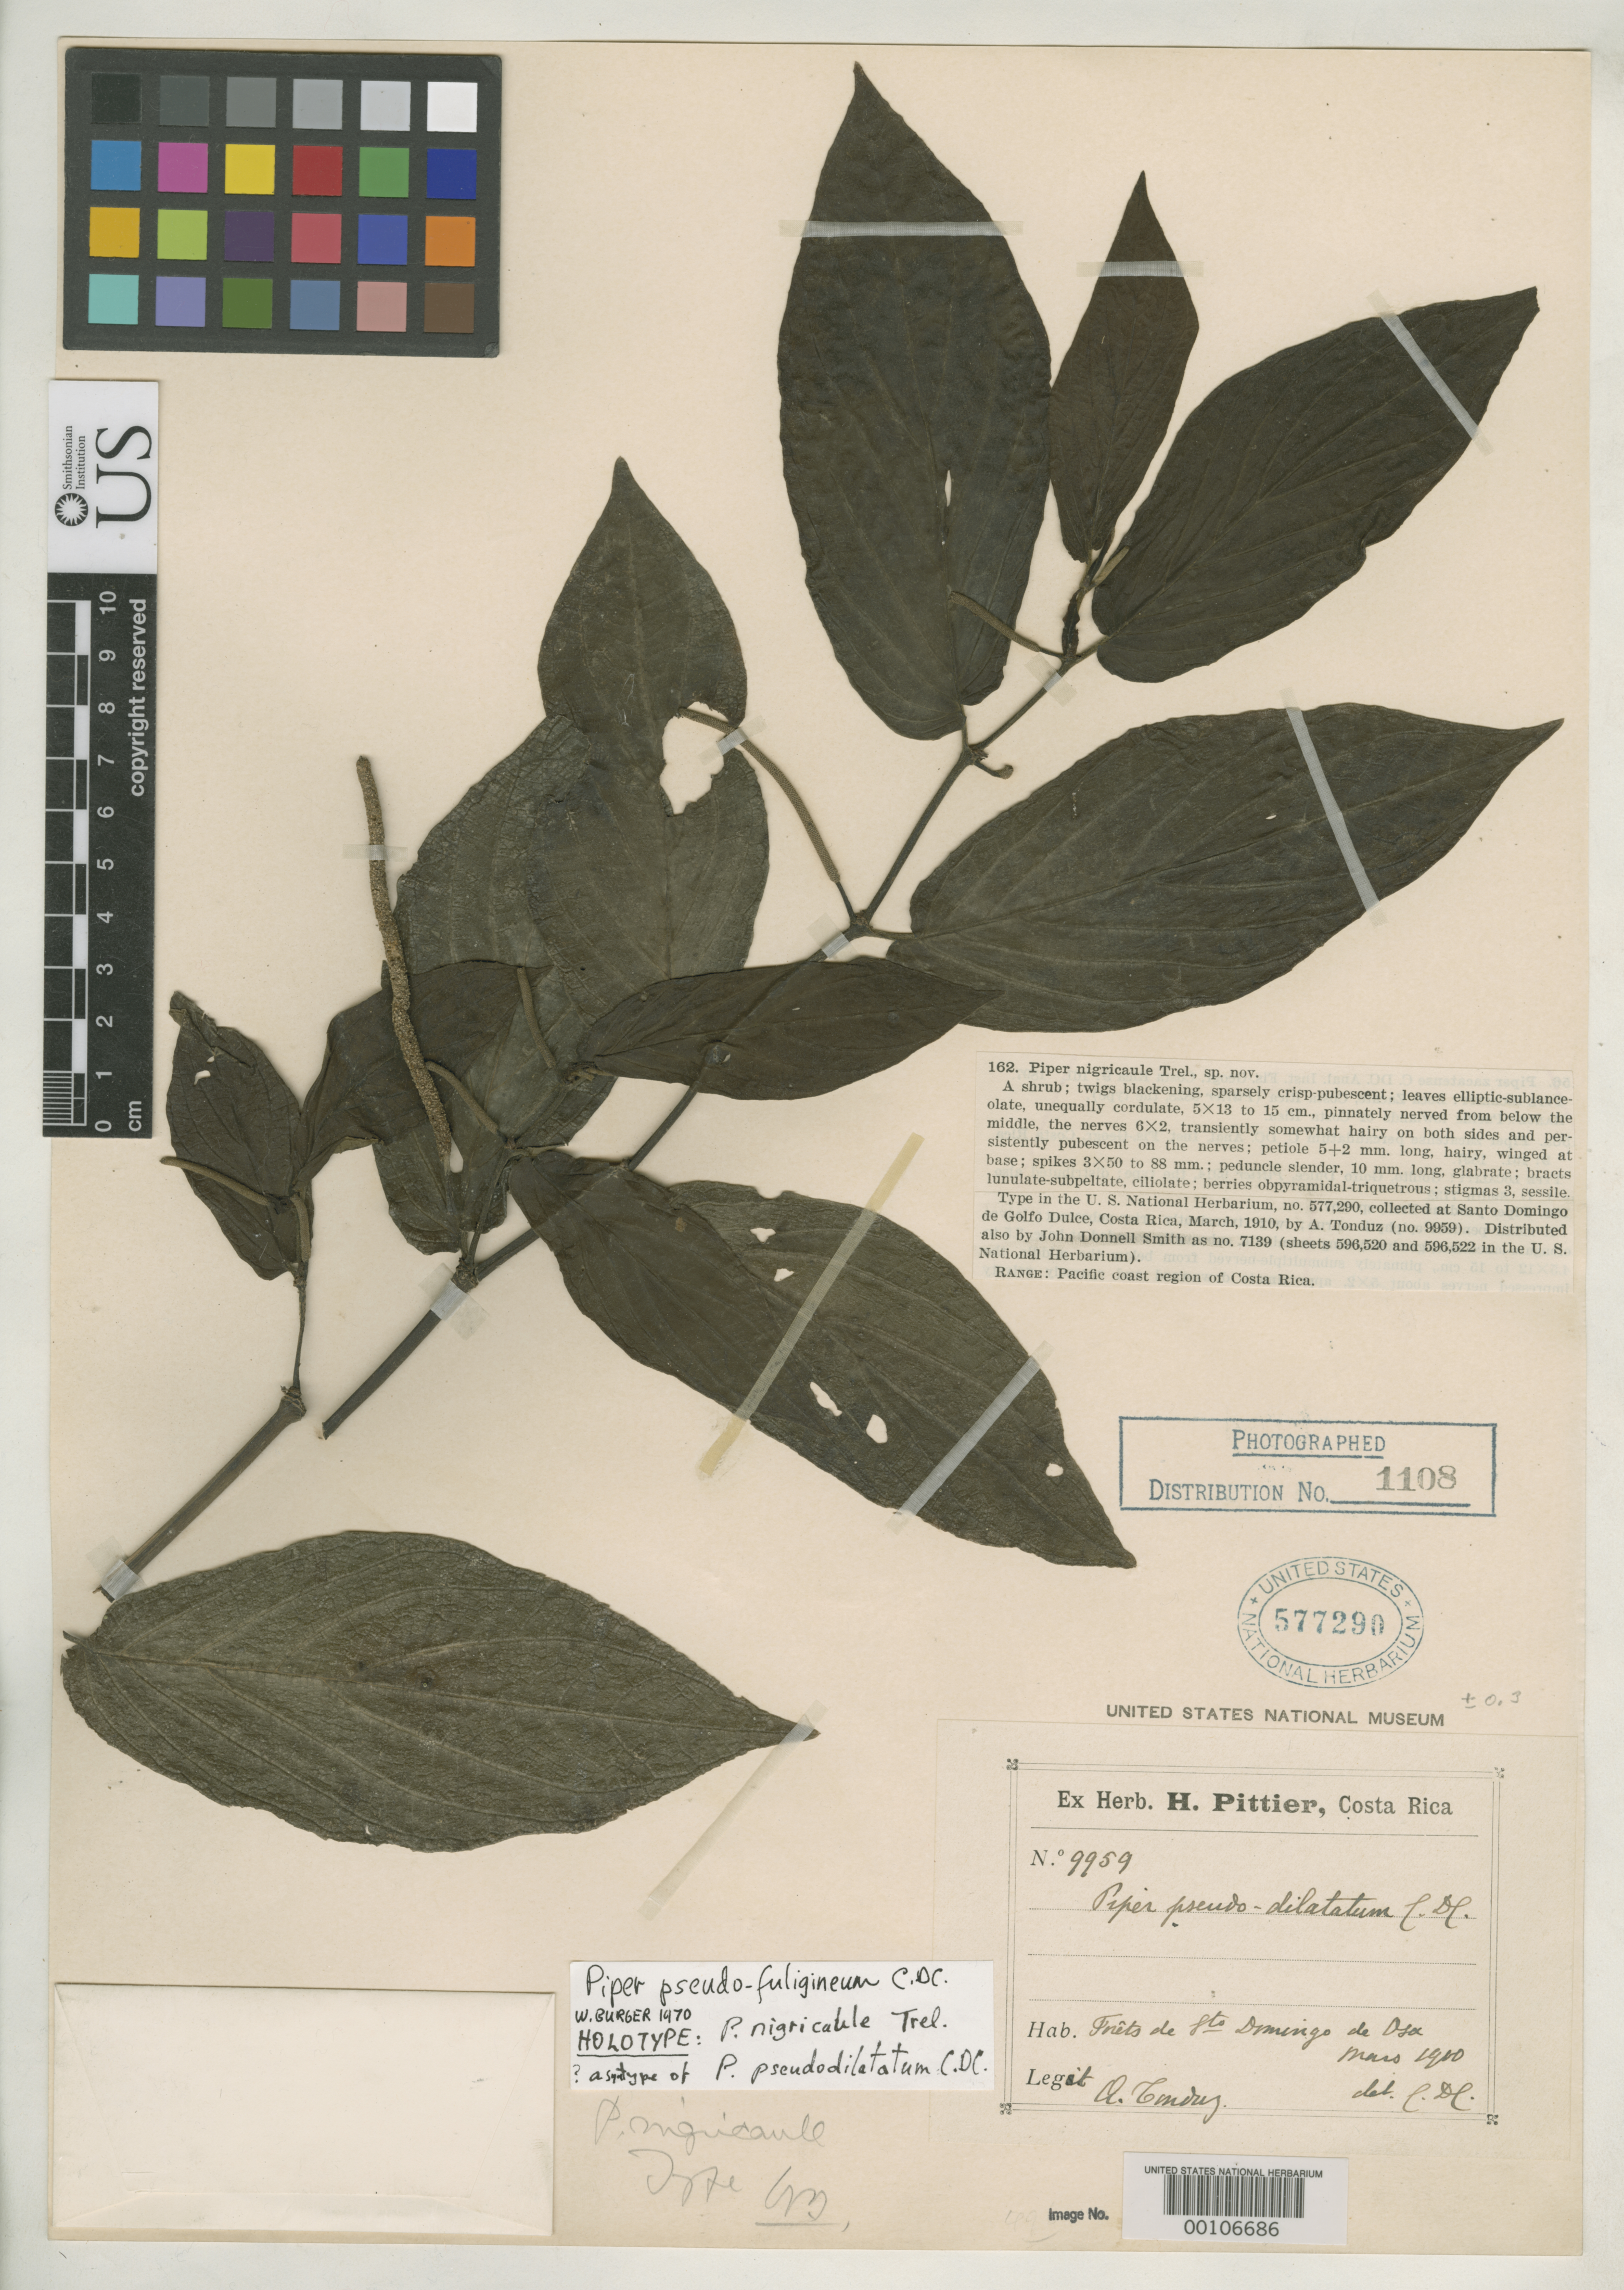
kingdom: Plantae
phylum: Tracheophyta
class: Magnoliopsida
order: Piperales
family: Piperaceae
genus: Piper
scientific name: Piper nigricaule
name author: Trel.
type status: Holotype; Syntype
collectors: A. Tonduz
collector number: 9959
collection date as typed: Mar 1910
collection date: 1910-03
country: Costa Rica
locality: Santo Domingo de Golfo Dulce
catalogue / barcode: US 577290